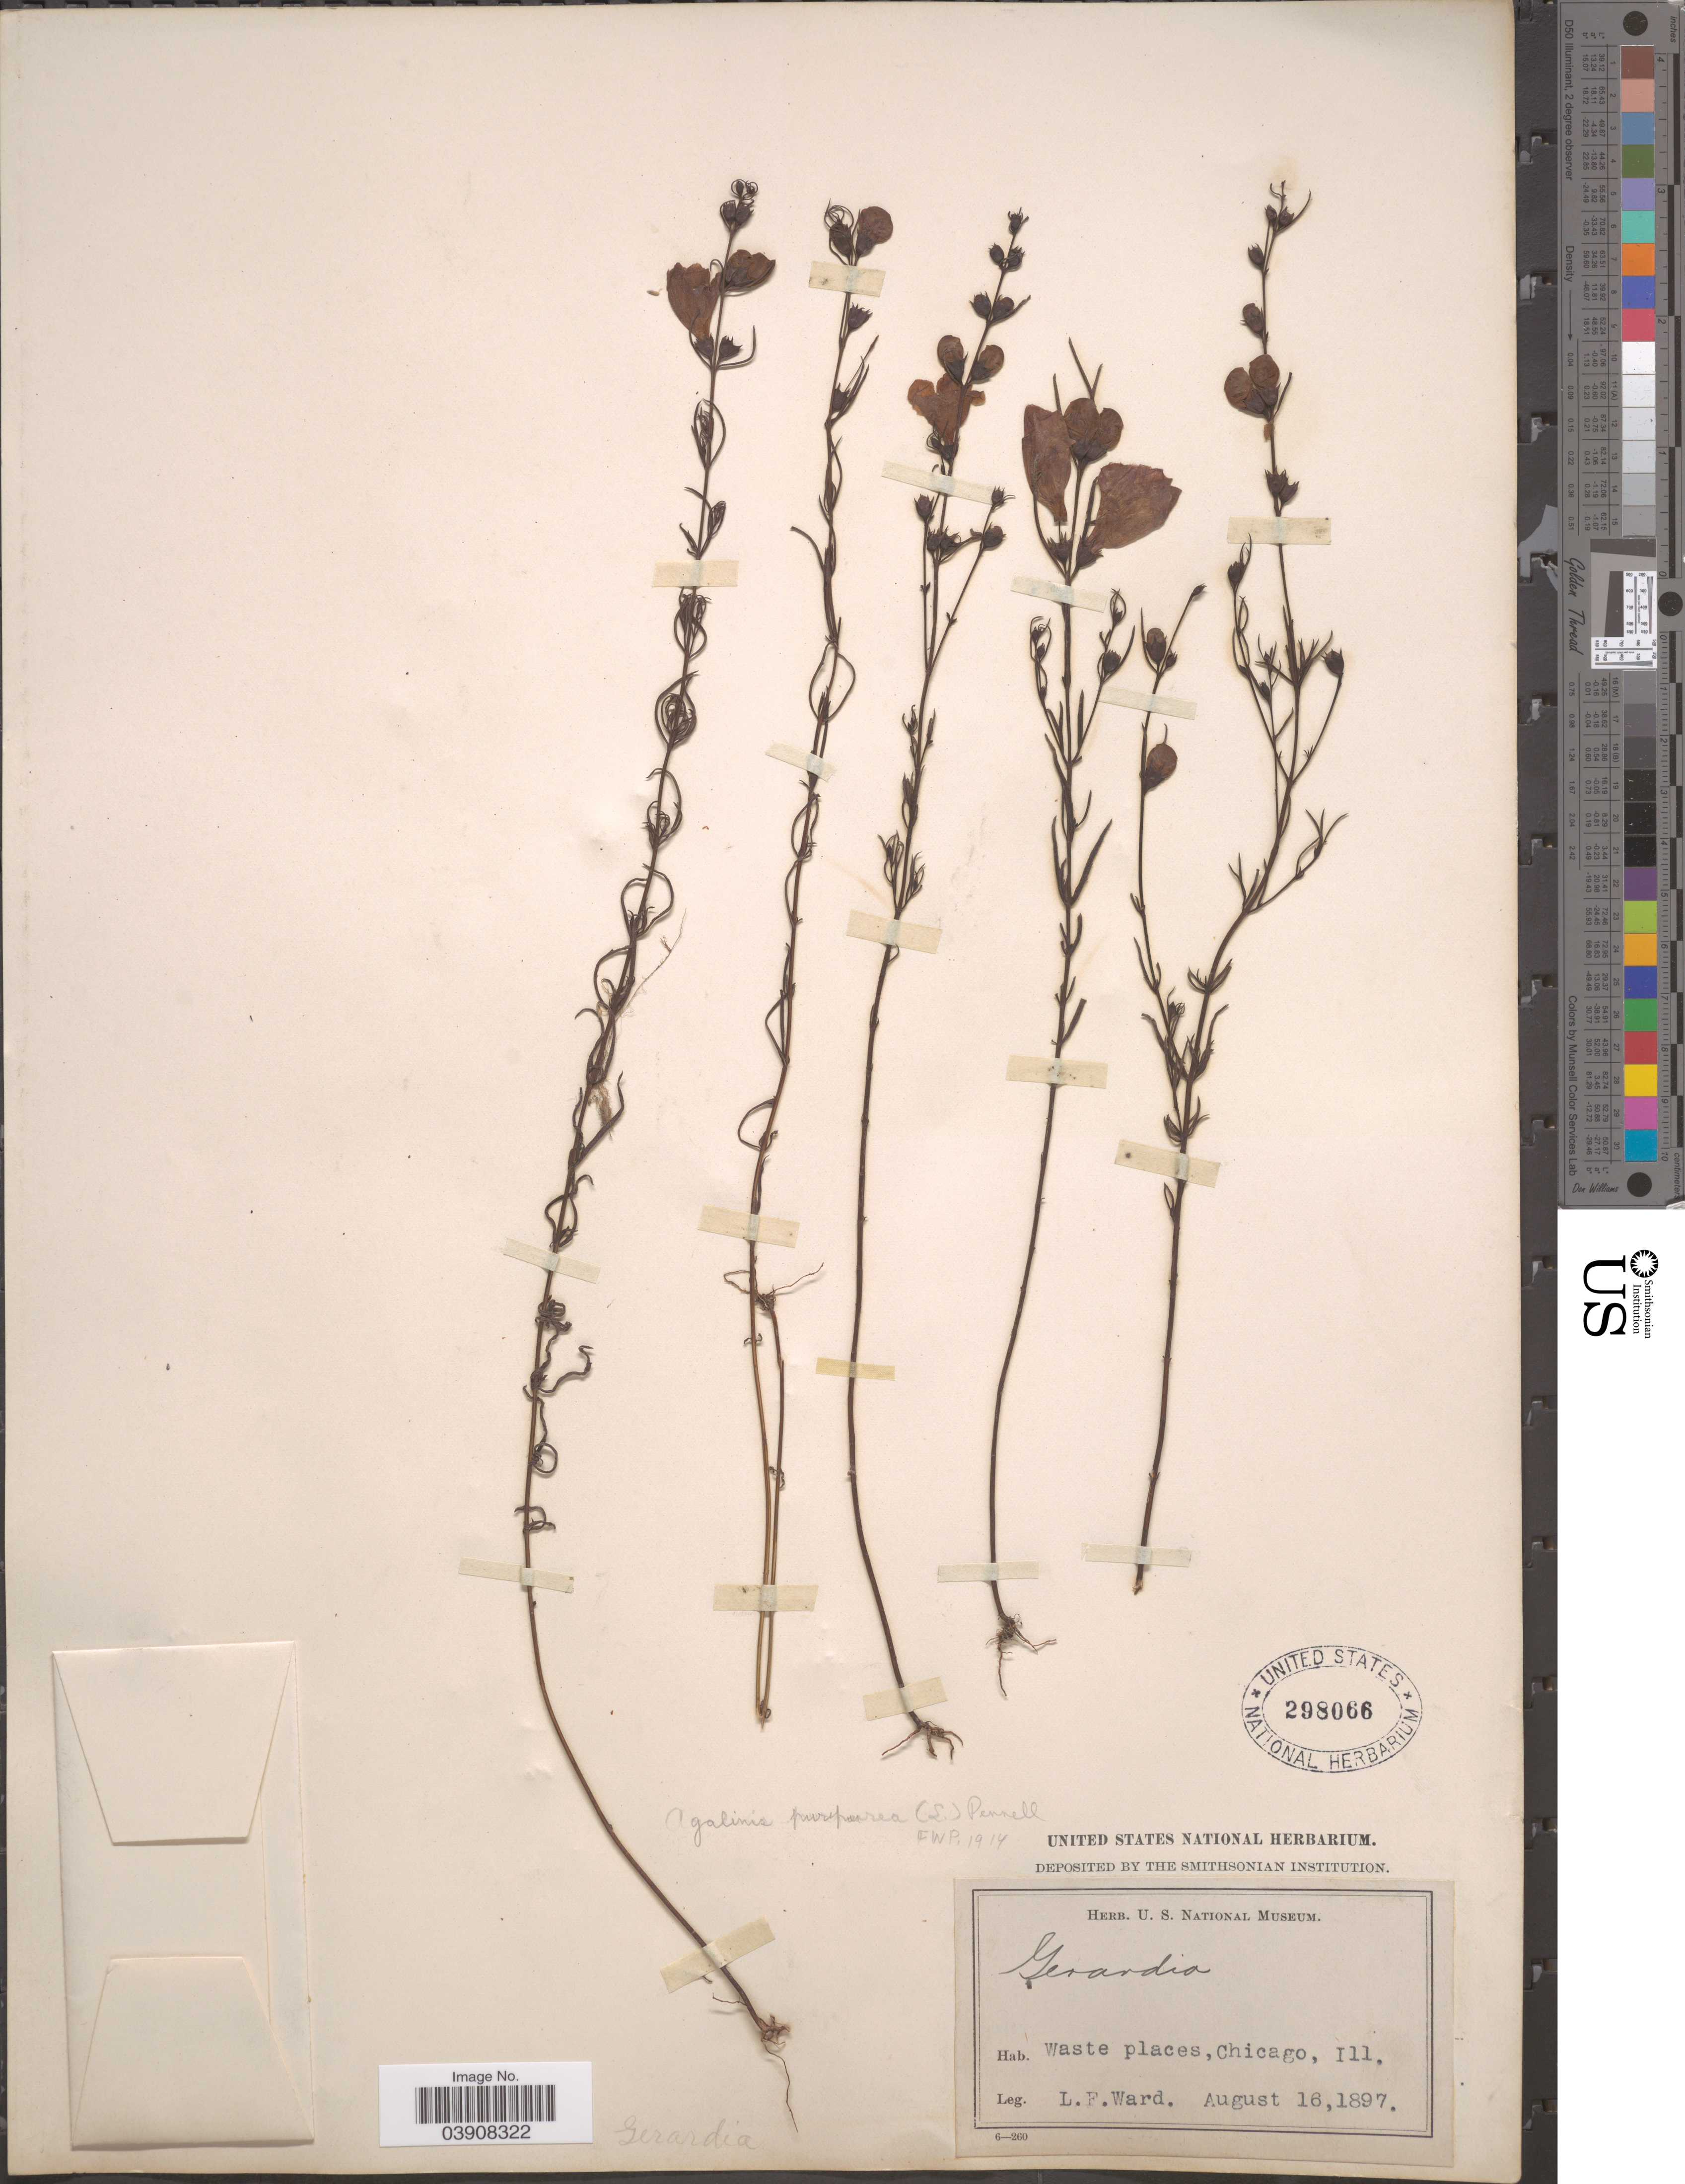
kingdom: Plantae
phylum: Tracheophyta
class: Magnoliopsida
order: Lamiales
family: Orobanchaceae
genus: Agalinis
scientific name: Agalinis purpurea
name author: (L.) Pennell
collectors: L. Ward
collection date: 1897-08-16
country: United States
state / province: Illinois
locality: Waste places, Chicago.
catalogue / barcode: US 298066